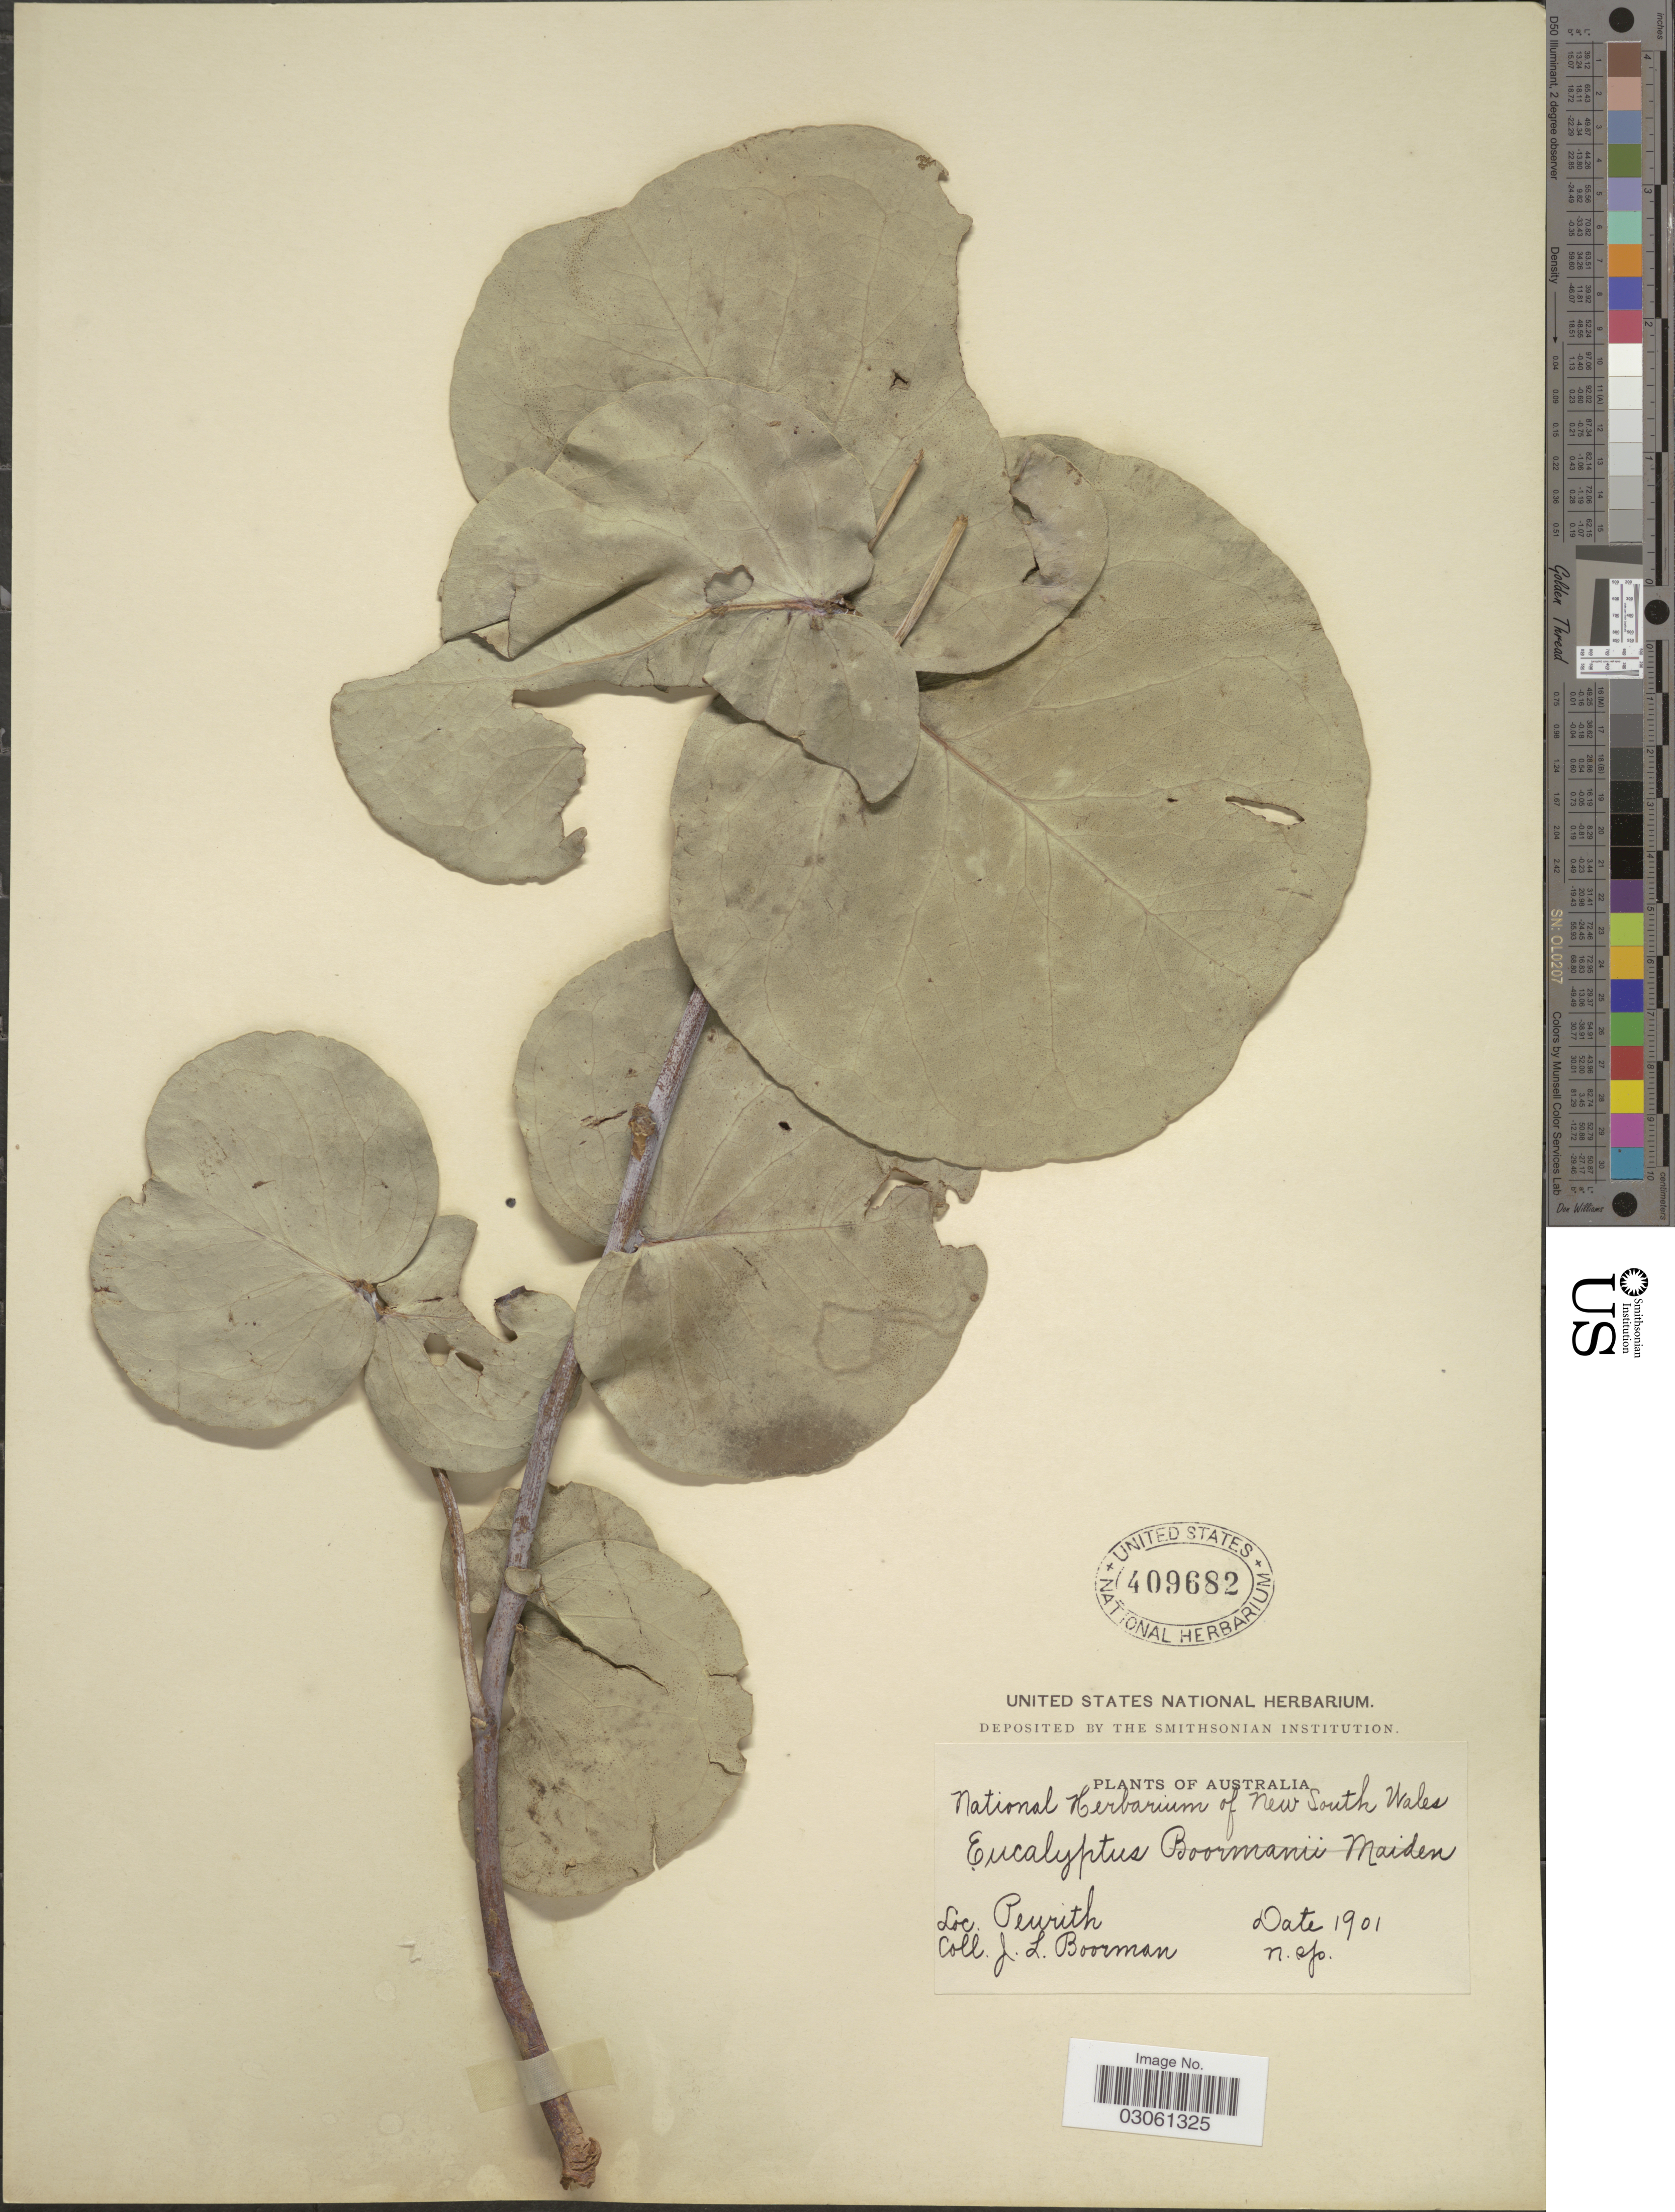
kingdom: Plantae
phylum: Tracheophyta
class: Magnoliopsida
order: Myrtales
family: Myrtaceae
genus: Eucalyptus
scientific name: Eucalyptus gunnii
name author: Hook. f.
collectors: J. Boorman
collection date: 1901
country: Australia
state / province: New South Wales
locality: Penrith.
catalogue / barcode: US 409682